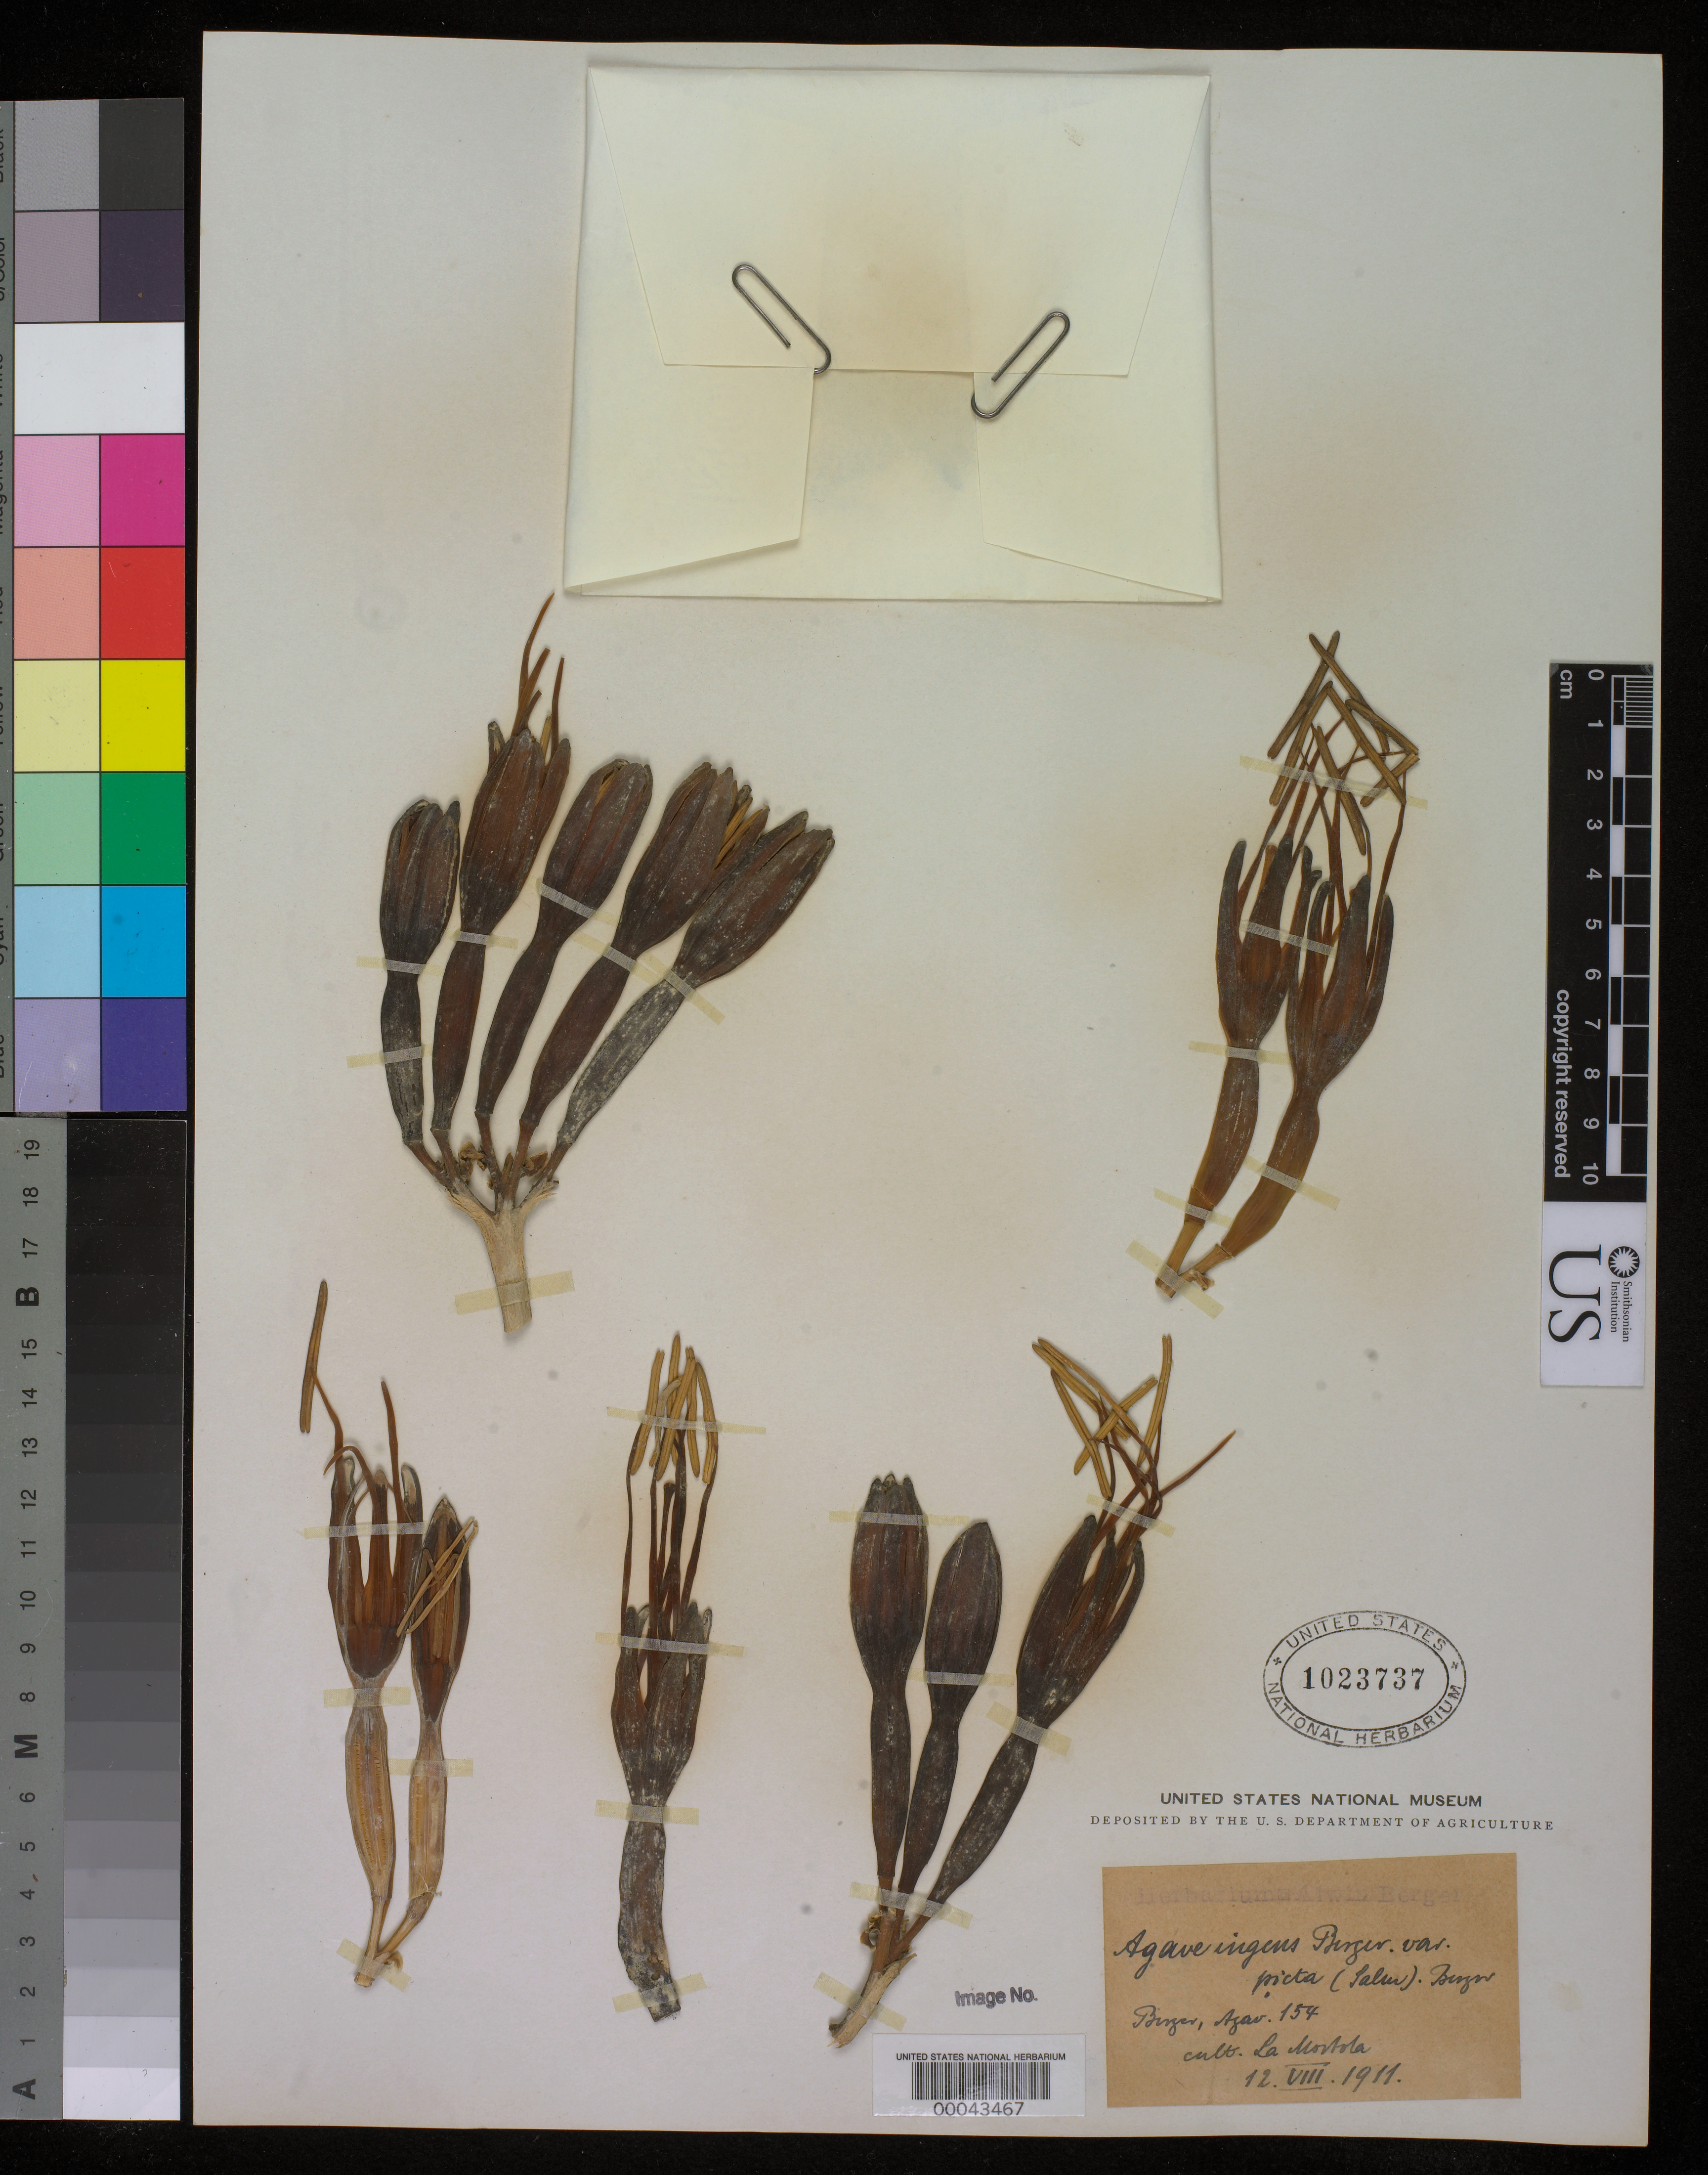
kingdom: Plantae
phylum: Tracheophyta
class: Liliopsida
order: Asparagales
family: Asparagaceae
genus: Agave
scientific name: Agave americana var. picta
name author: (Salm-Dyck) A. Terracc.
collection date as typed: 12 Aug 1911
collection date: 1911-08-12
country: Mexico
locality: E of Monserrat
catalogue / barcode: US 1023737